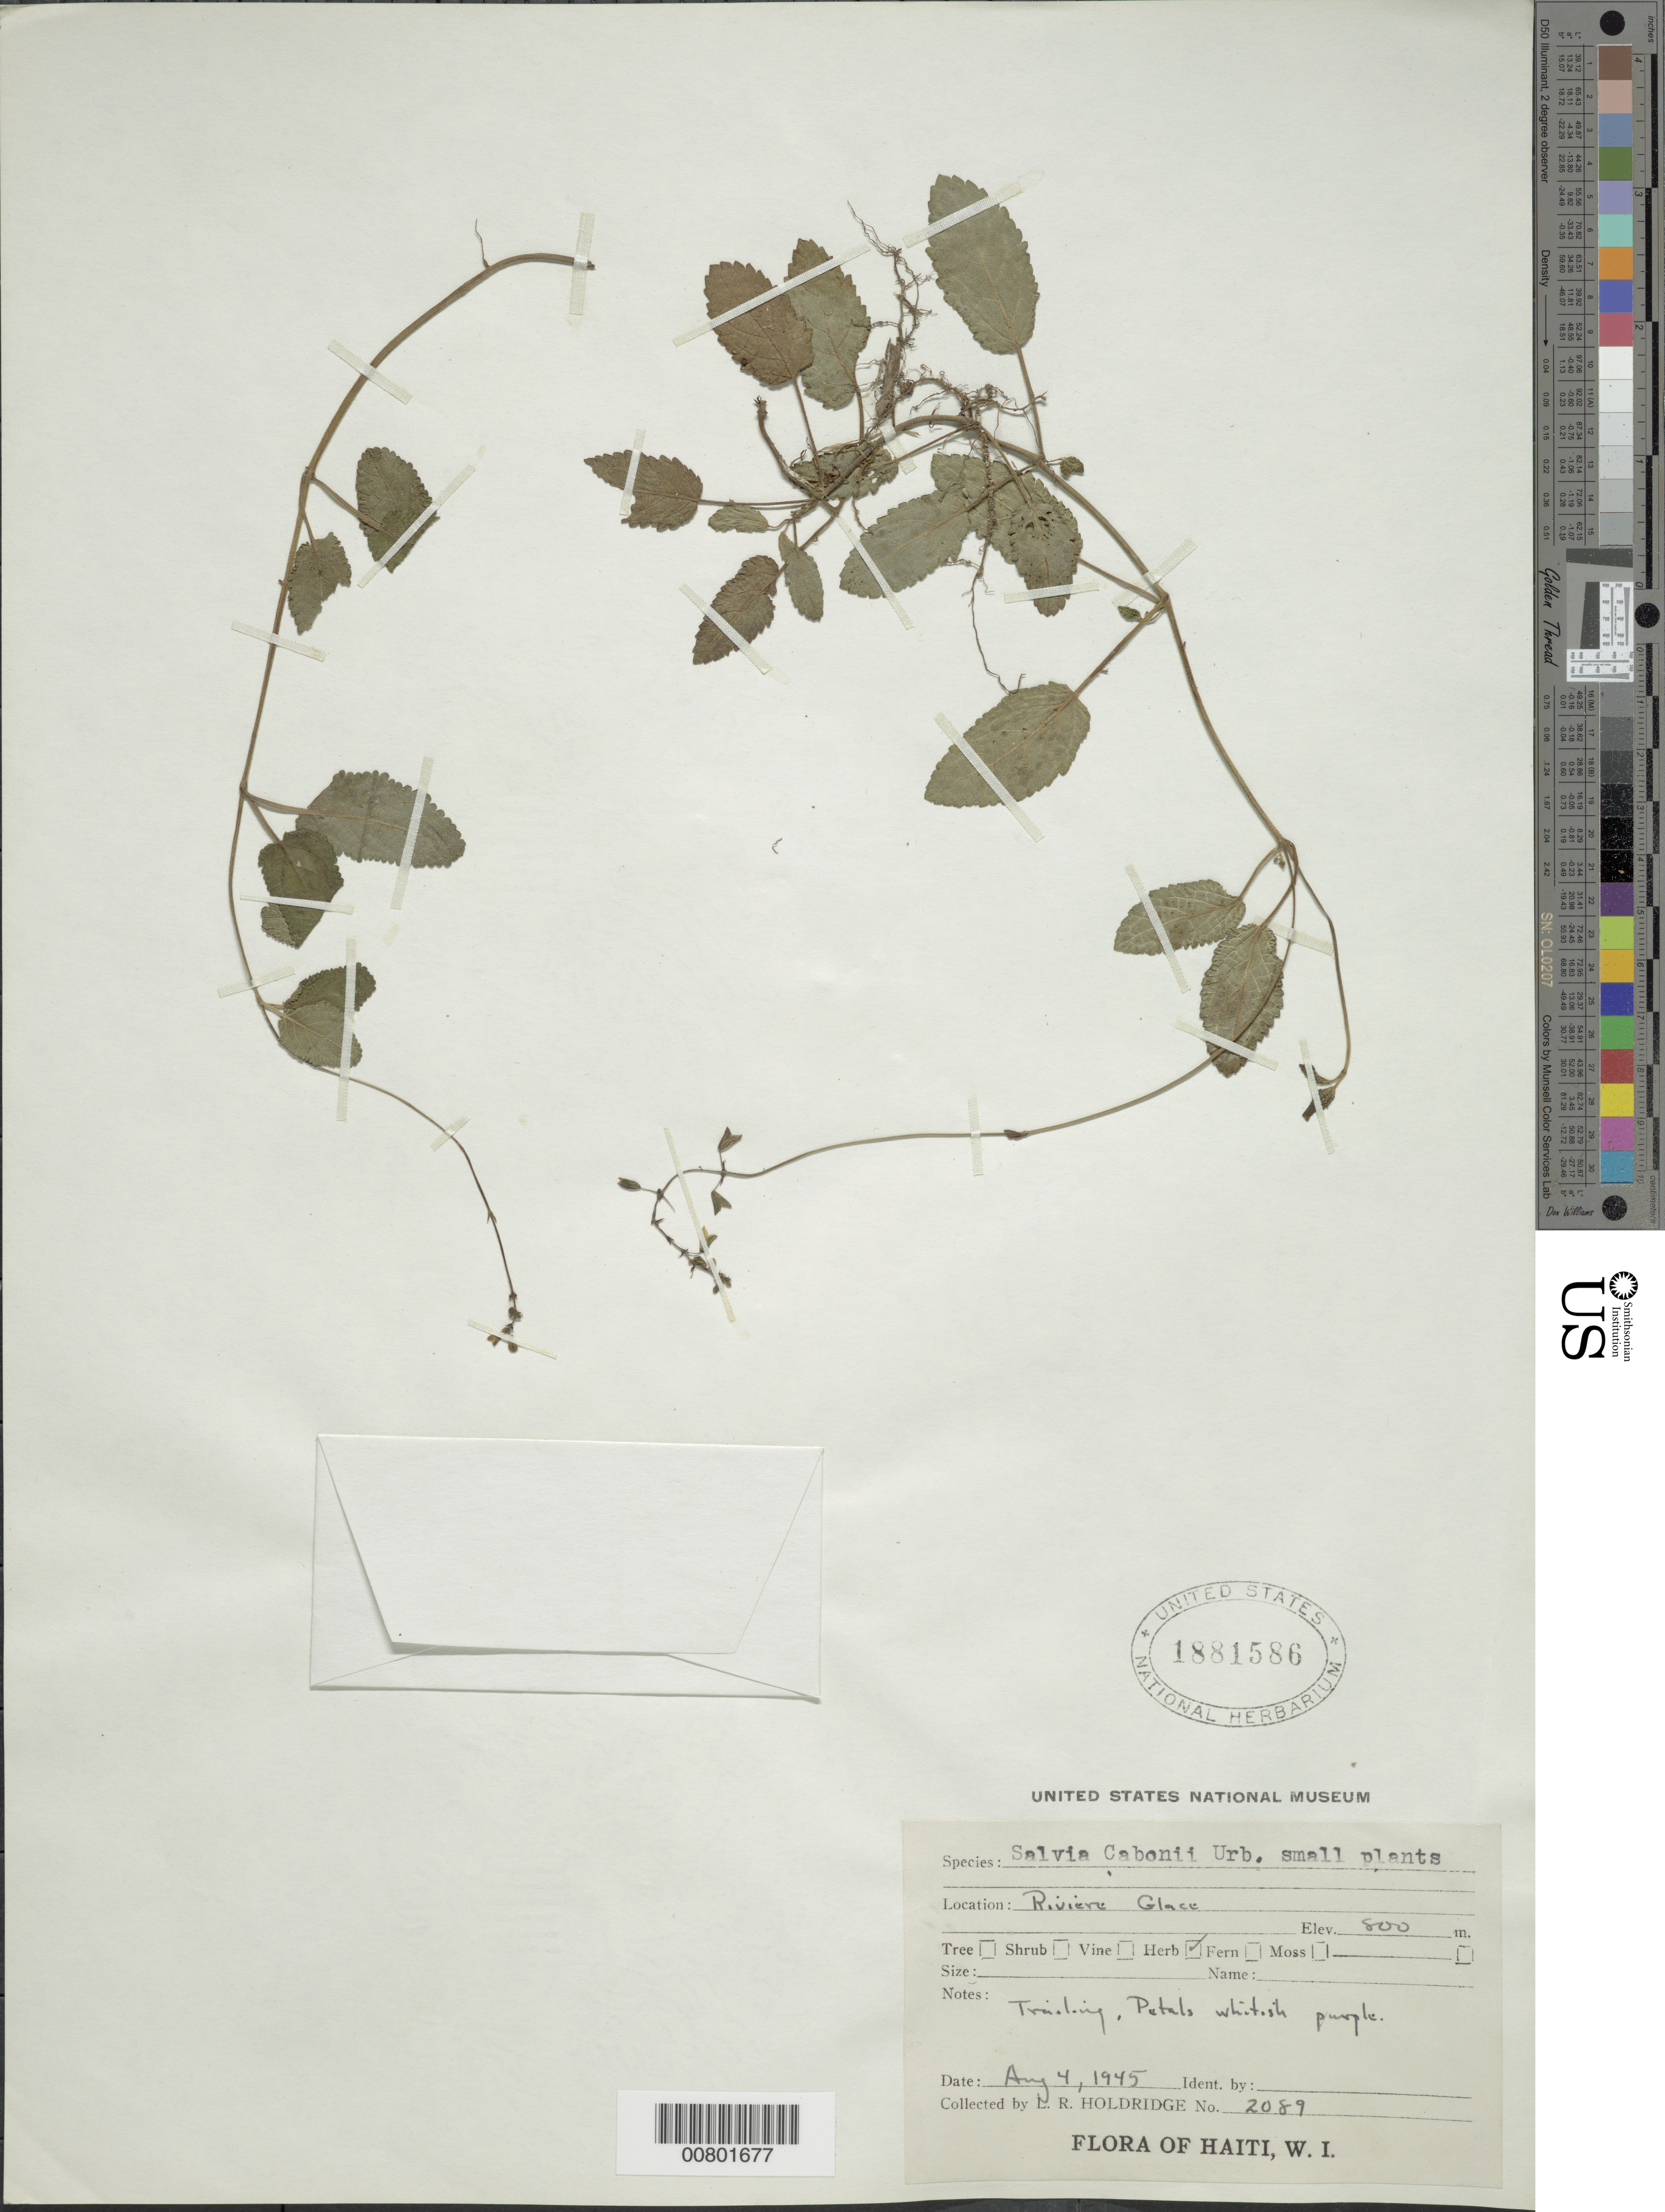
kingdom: Plantae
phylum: Tracheophyta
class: Magnoliopsida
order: Lamiales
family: Lamiaceae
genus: Salvia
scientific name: Salvia cabonii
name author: Urb.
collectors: L. Holdridge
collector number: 2089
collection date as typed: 04 Aug 1945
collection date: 1945-08-04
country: Haiti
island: Hispaniola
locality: Riviere Glace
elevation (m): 800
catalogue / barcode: US 1881586